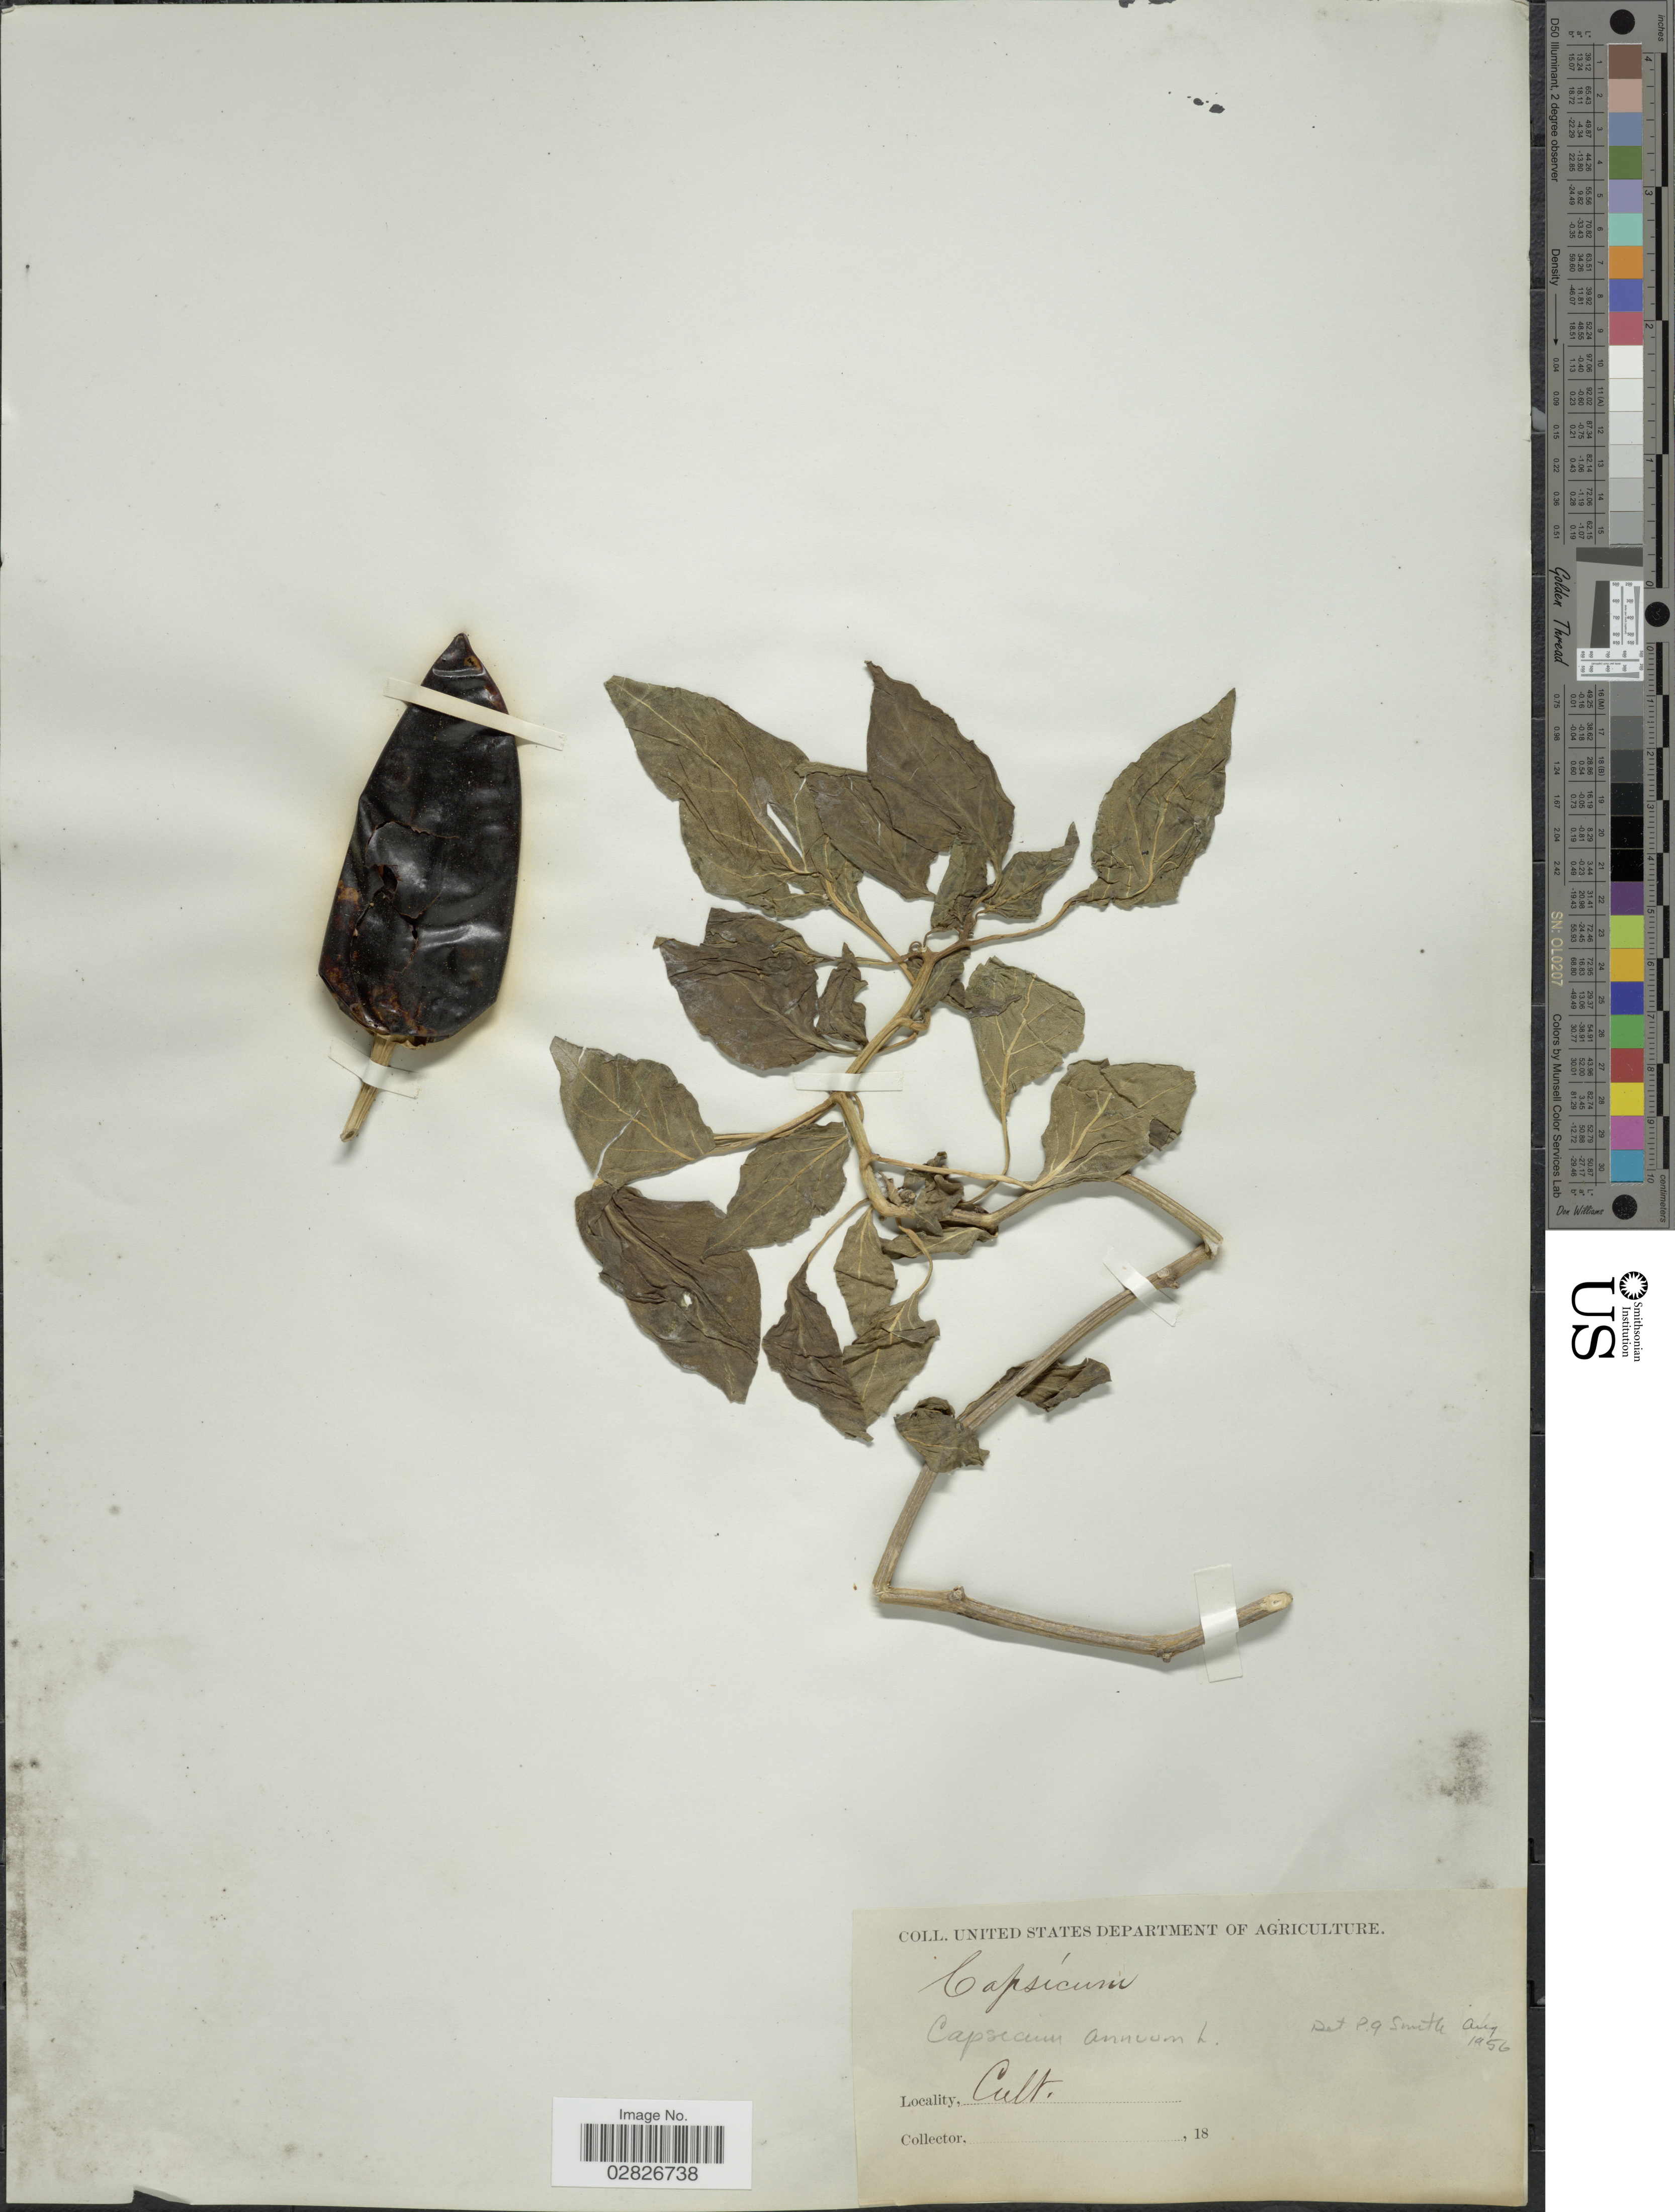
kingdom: Plantae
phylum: Tracheophyta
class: Magnoliopsida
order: Solanales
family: Solanaceae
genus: Capsicum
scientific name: Capsicum sp.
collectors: United States Department of Agriculture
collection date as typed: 18